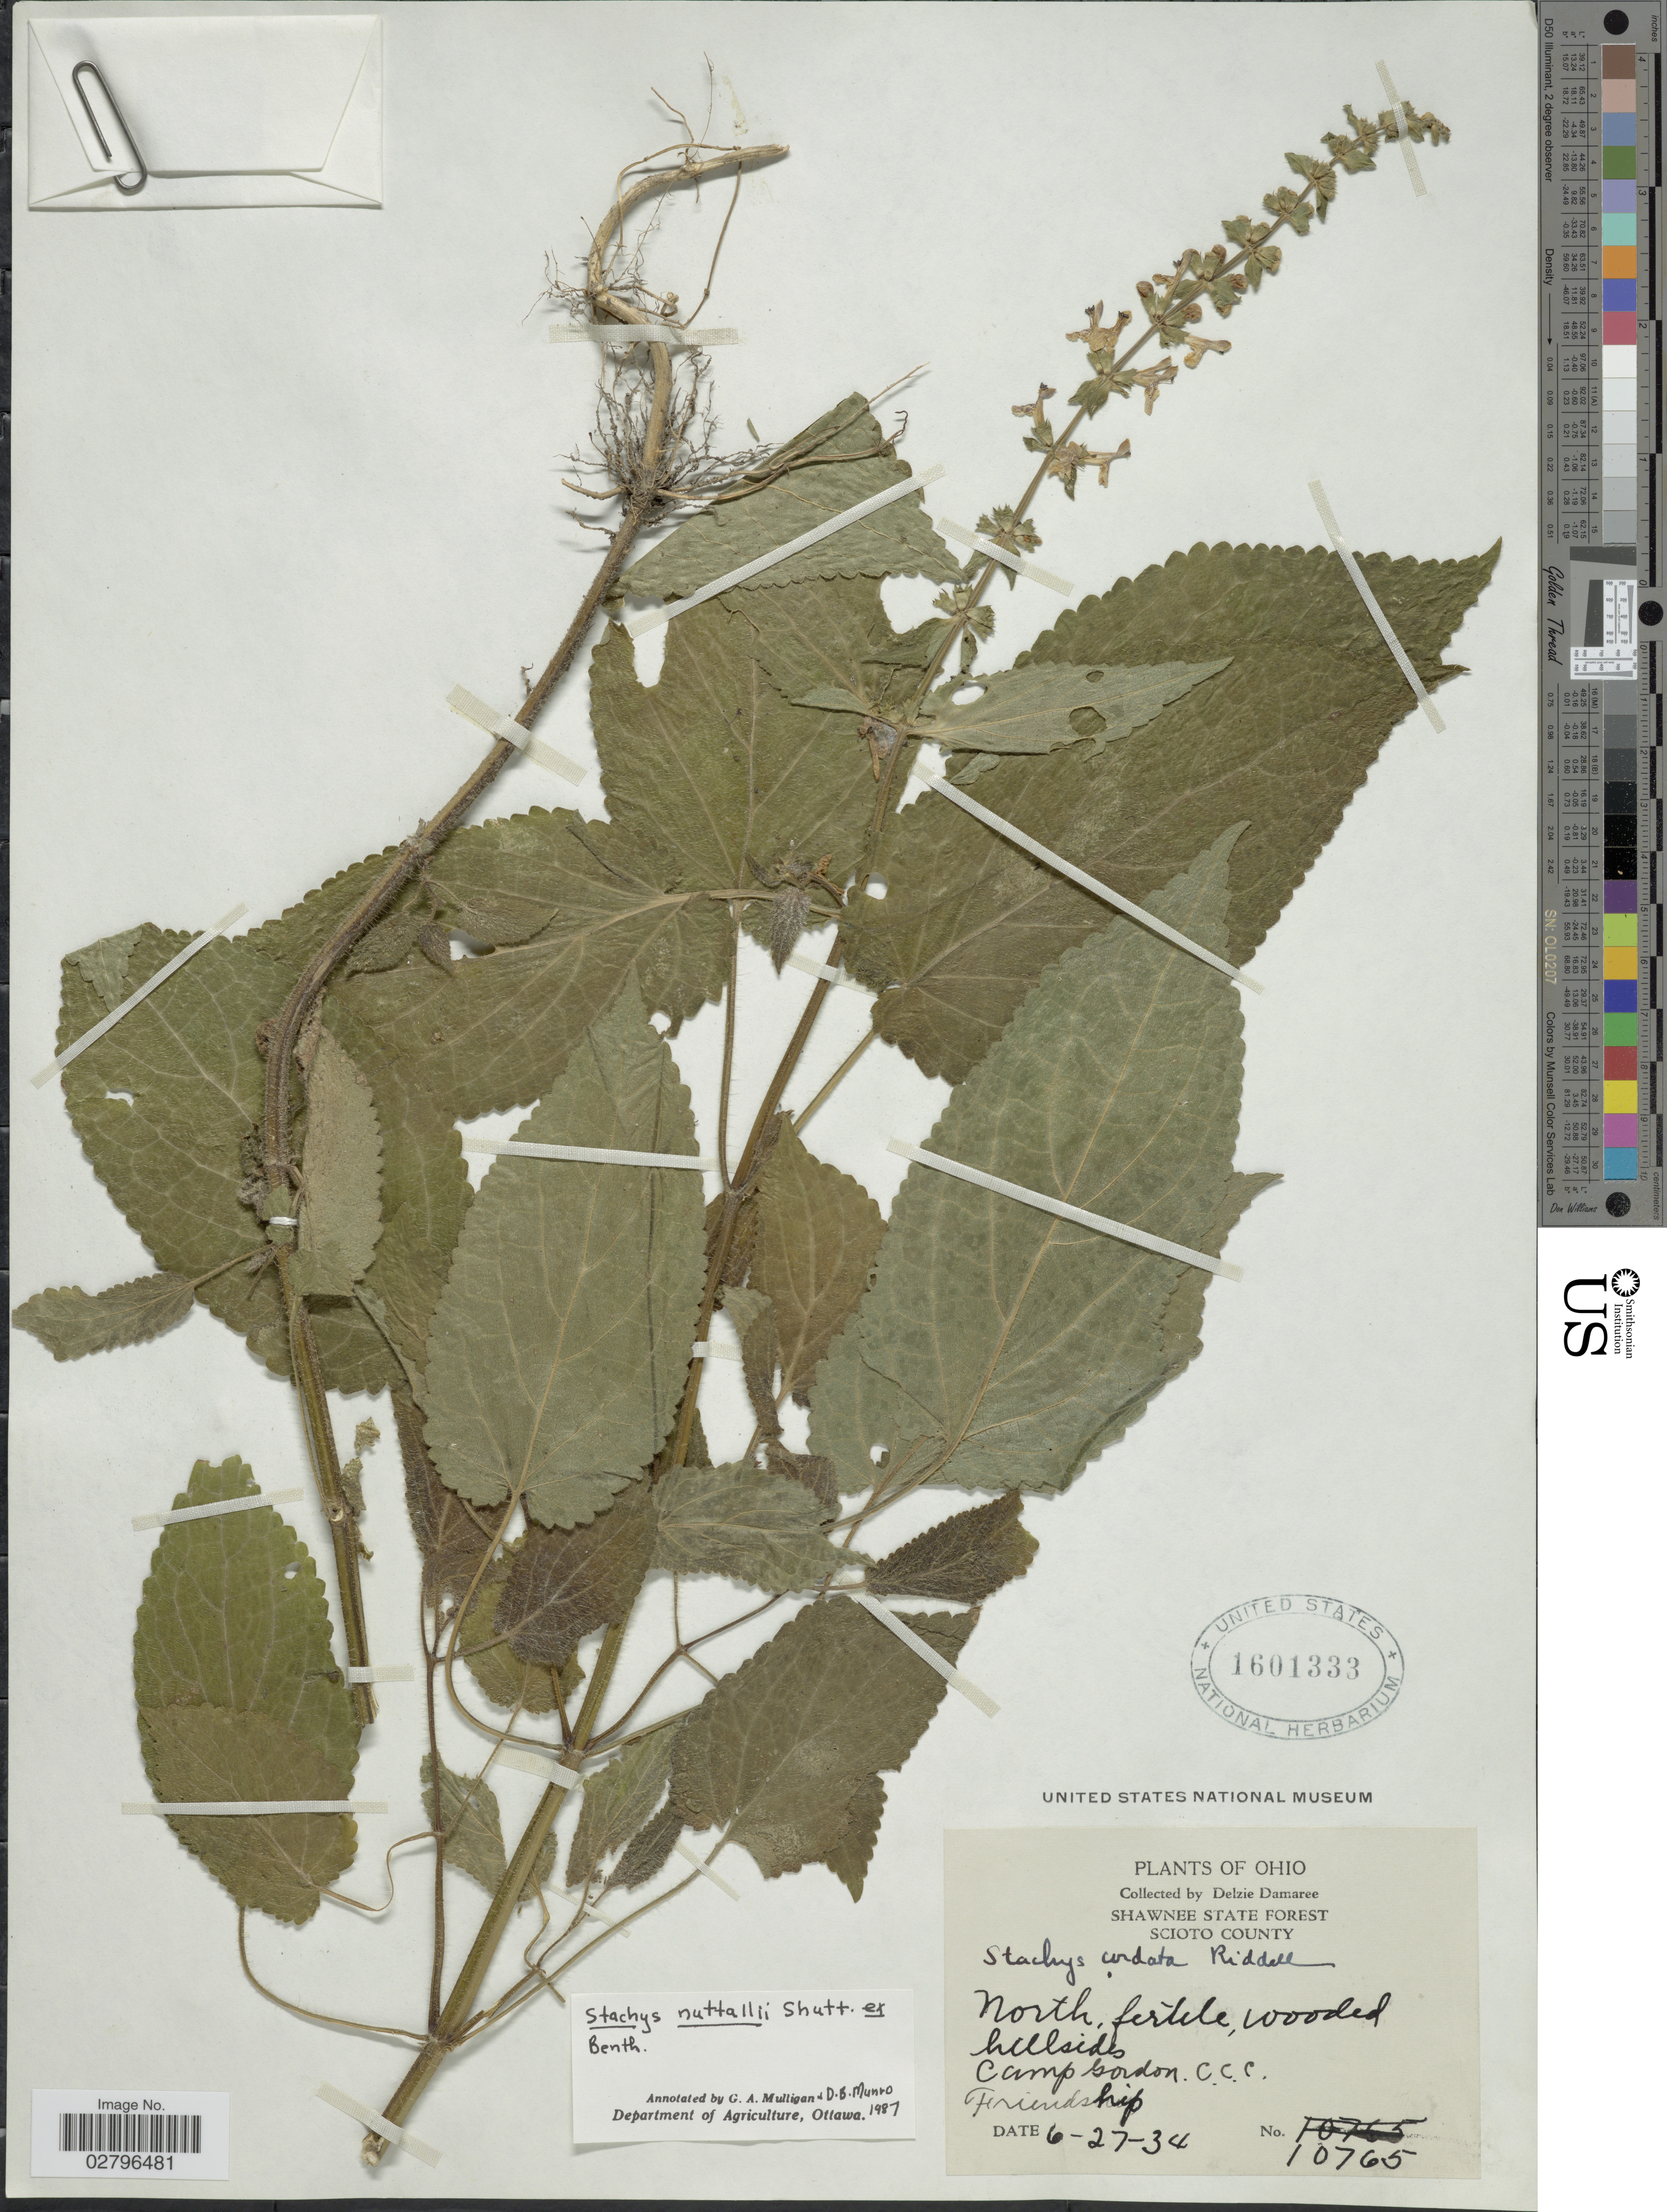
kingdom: Plantae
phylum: Tracheophyta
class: Magnoliopsida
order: Lamiales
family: Lamiaceae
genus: Stachys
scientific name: Stachys nuttallii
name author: Shuttlew. ex Benth.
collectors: D. Demaree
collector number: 10765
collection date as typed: Transcribed d/m/y: 27/6/34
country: United States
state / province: Ohio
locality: Shawnee State Forest. Scioto County. Camp Gordon. C.C.C. Friendship.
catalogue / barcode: US 1601333